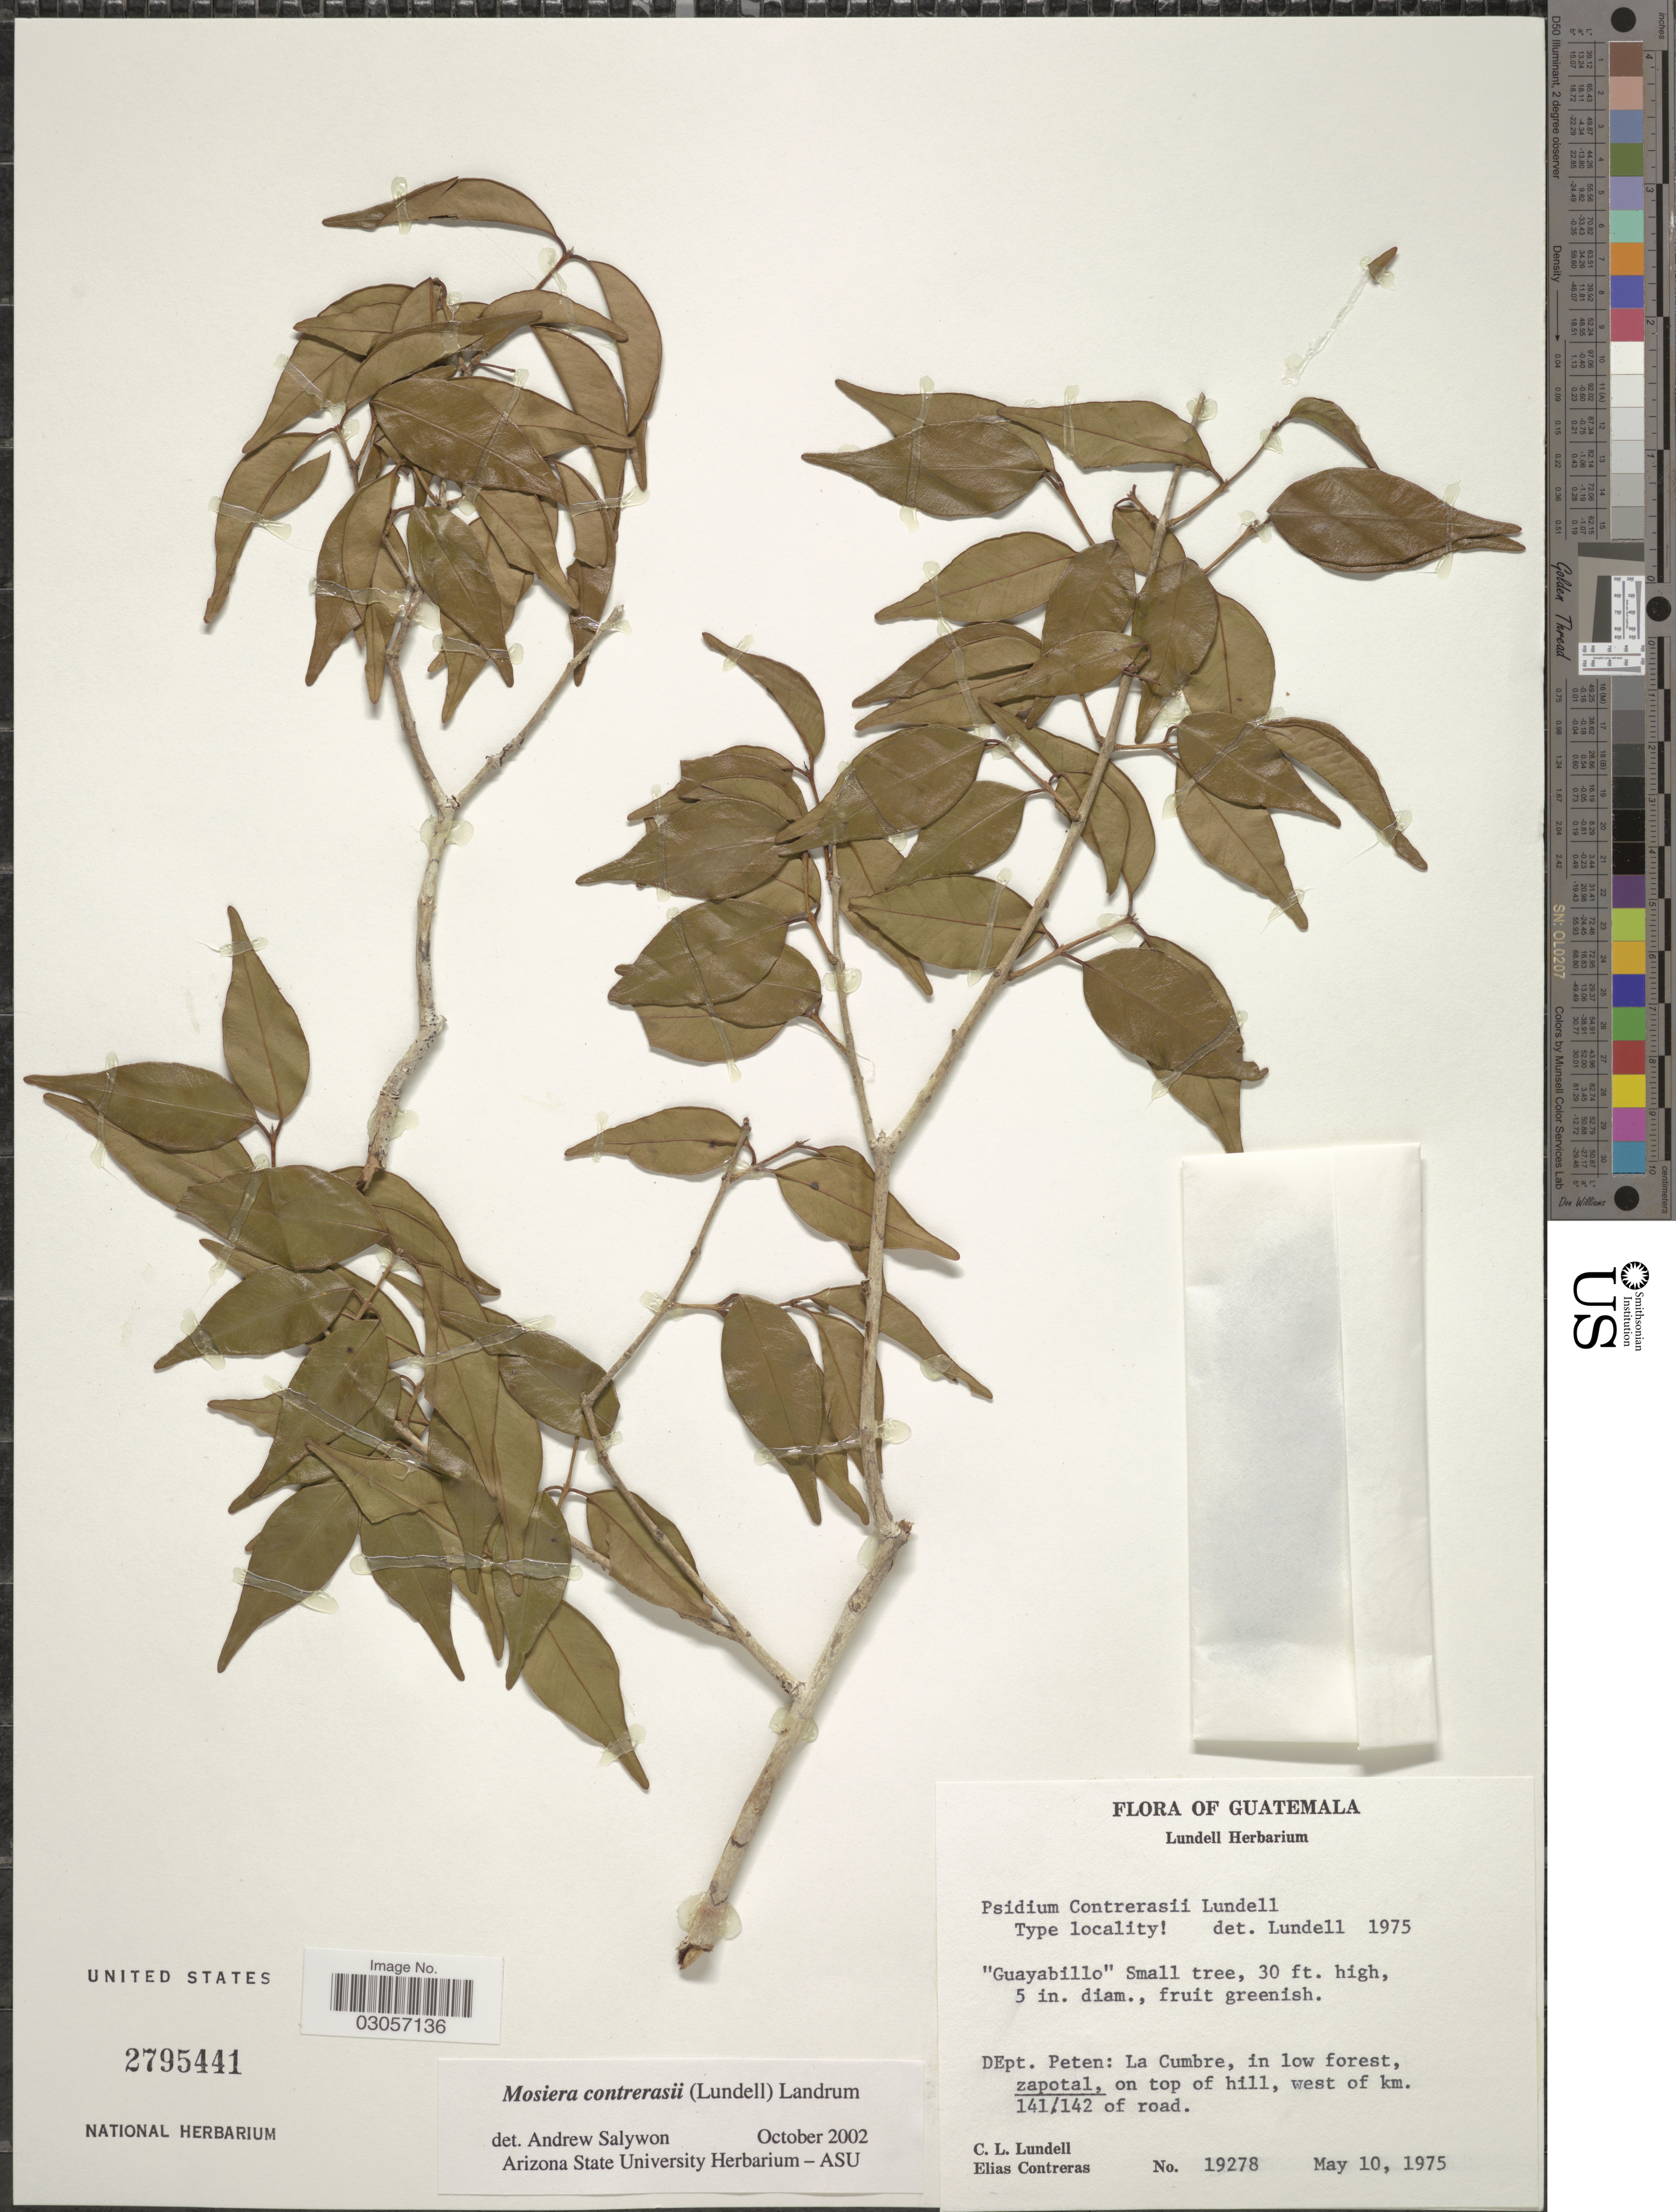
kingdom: Plantae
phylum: Tracheophyta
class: Magnoliopsida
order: Myrtales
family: Myrtaceae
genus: Mosiera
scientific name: Mosiera contrerasii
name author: (Lundell) Landrum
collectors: C. L. Lundell & E. Contreras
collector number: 19278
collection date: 1975-05-10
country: Guatemala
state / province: El Petén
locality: Dept. Peten: La Cumbre, in low forest, zapotal, on top of hill, west of km. 141/142 of road.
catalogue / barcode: US 2795441